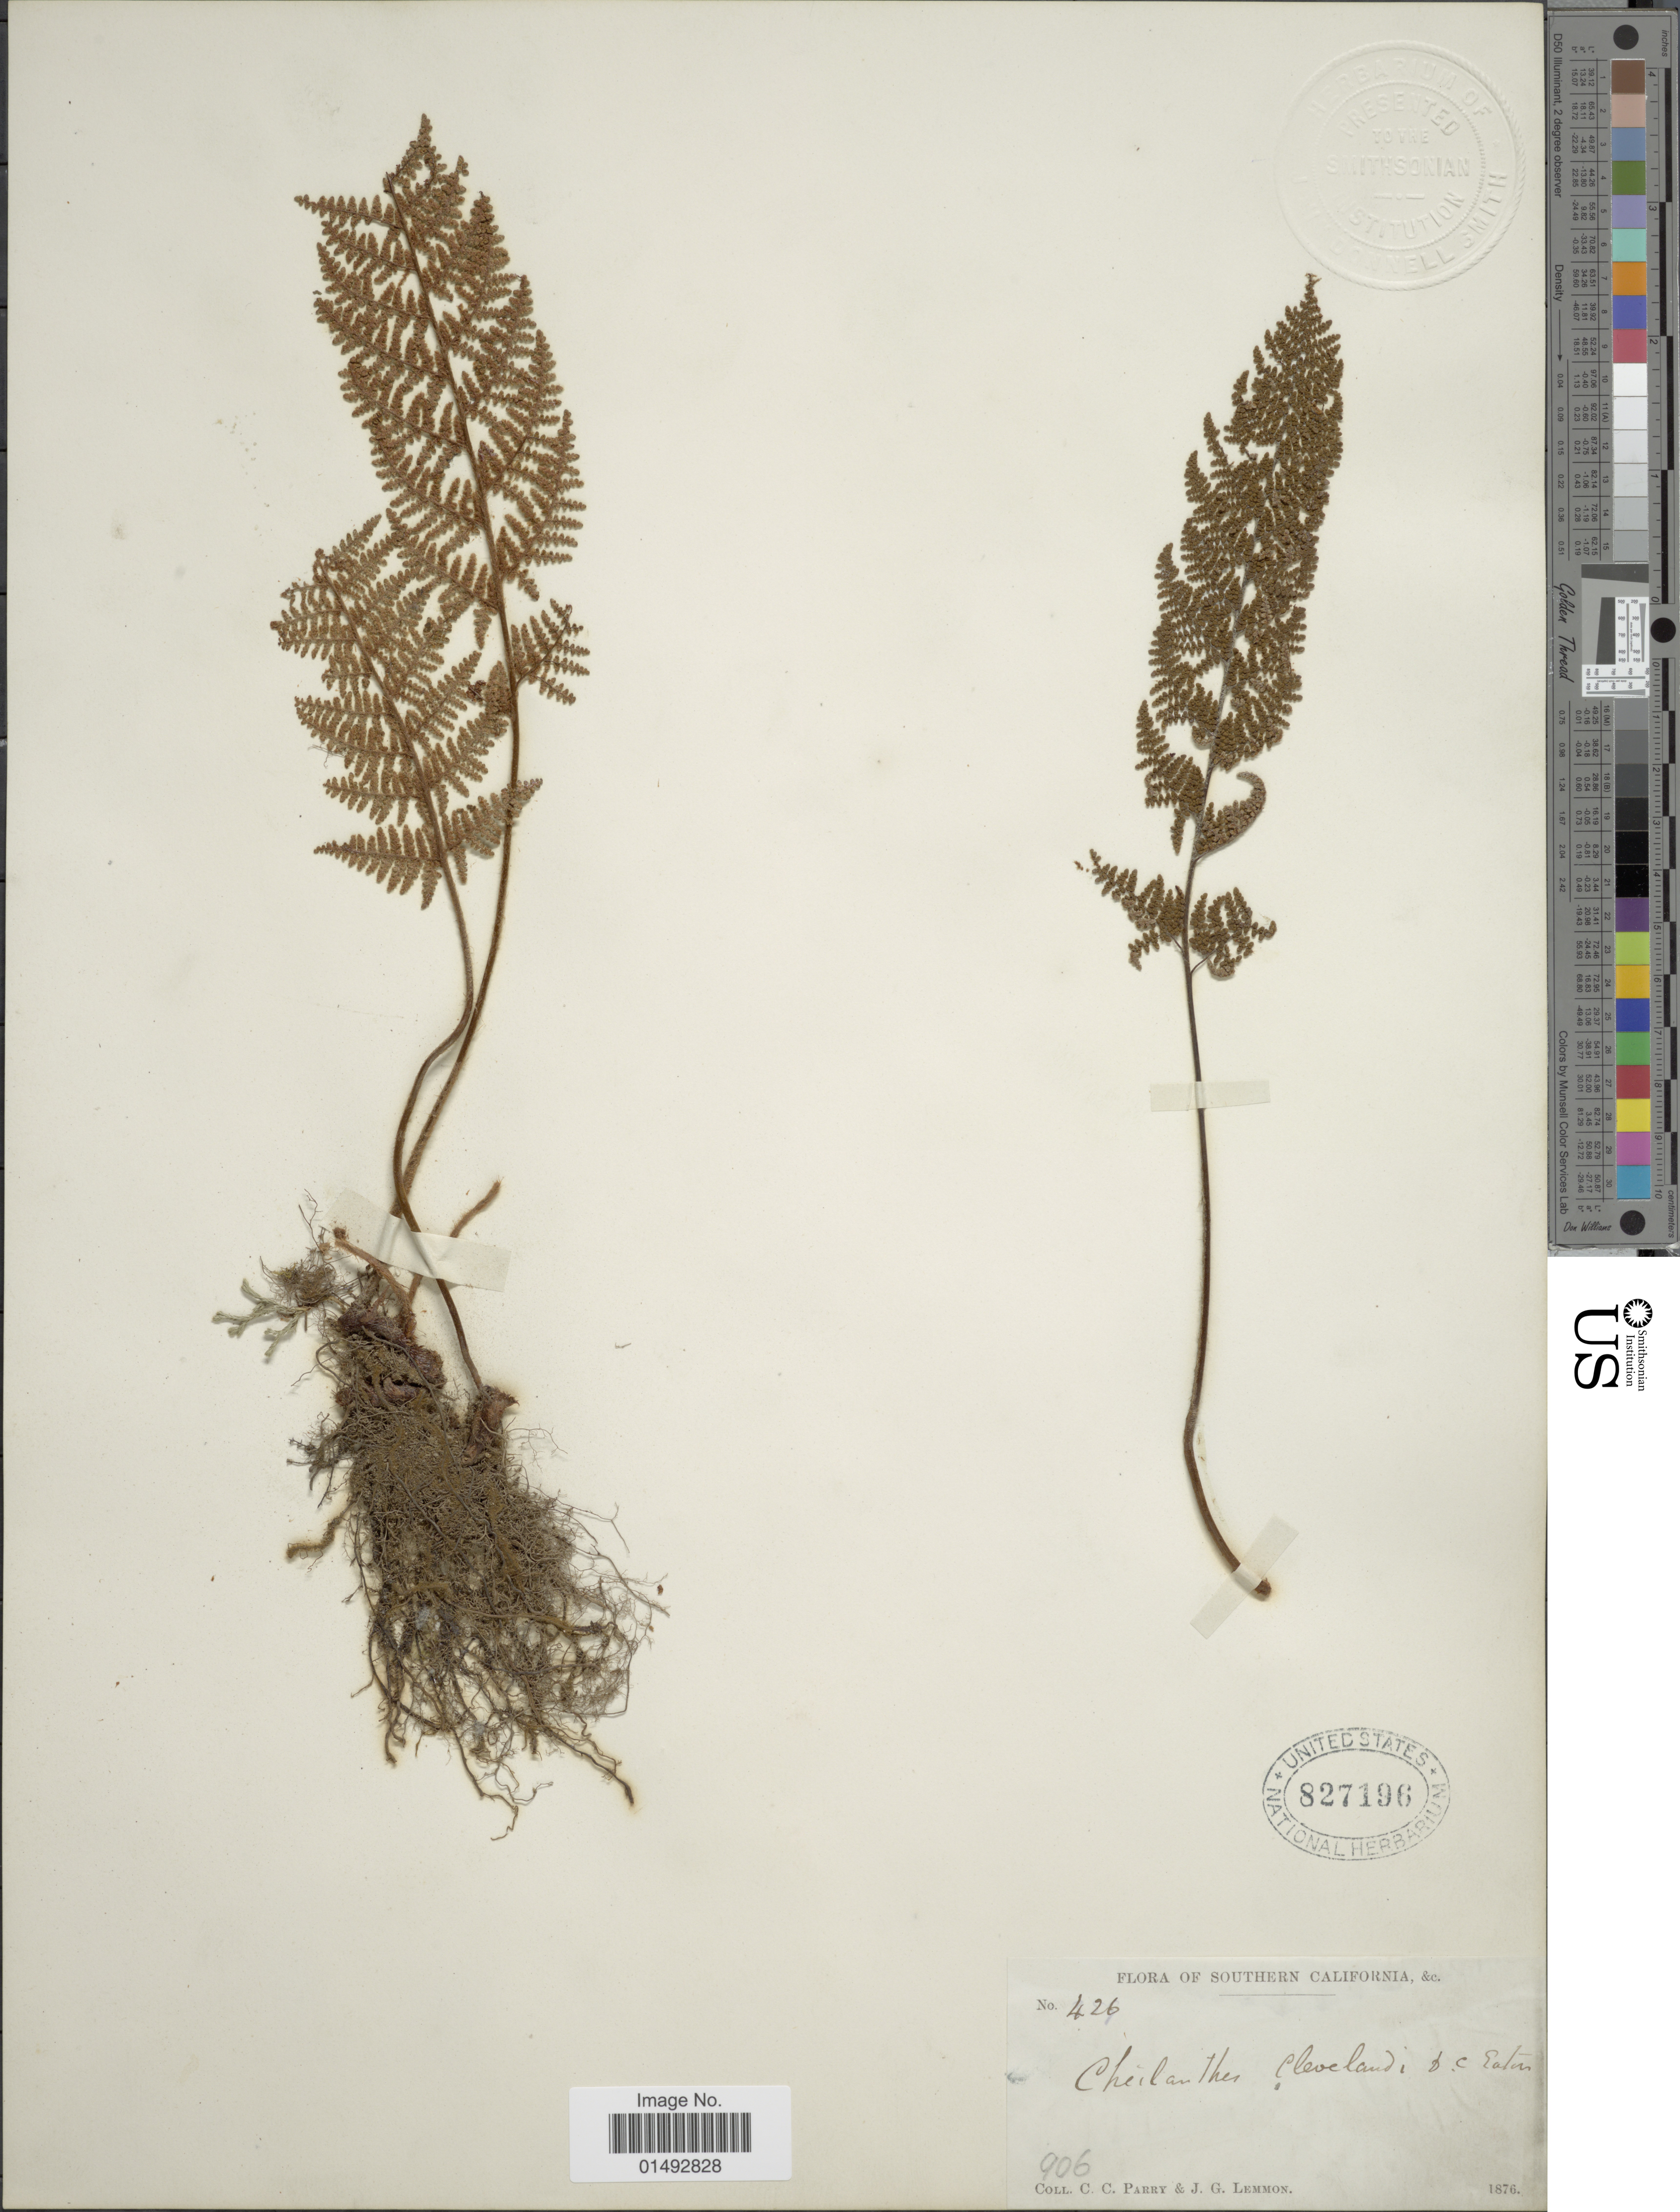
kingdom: Plantae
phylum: Tracheophyta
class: Polypodiopsida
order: Polypodiales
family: Pteridaceae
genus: Myriopteris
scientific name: Myriopteris clevelandii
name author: (D.C. Eaton) Grusz & Windham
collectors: C. C. Parry & J. Lemmon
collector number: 426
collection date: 1876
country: United States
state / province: California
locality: Southern California, & c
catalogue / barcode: US 827196